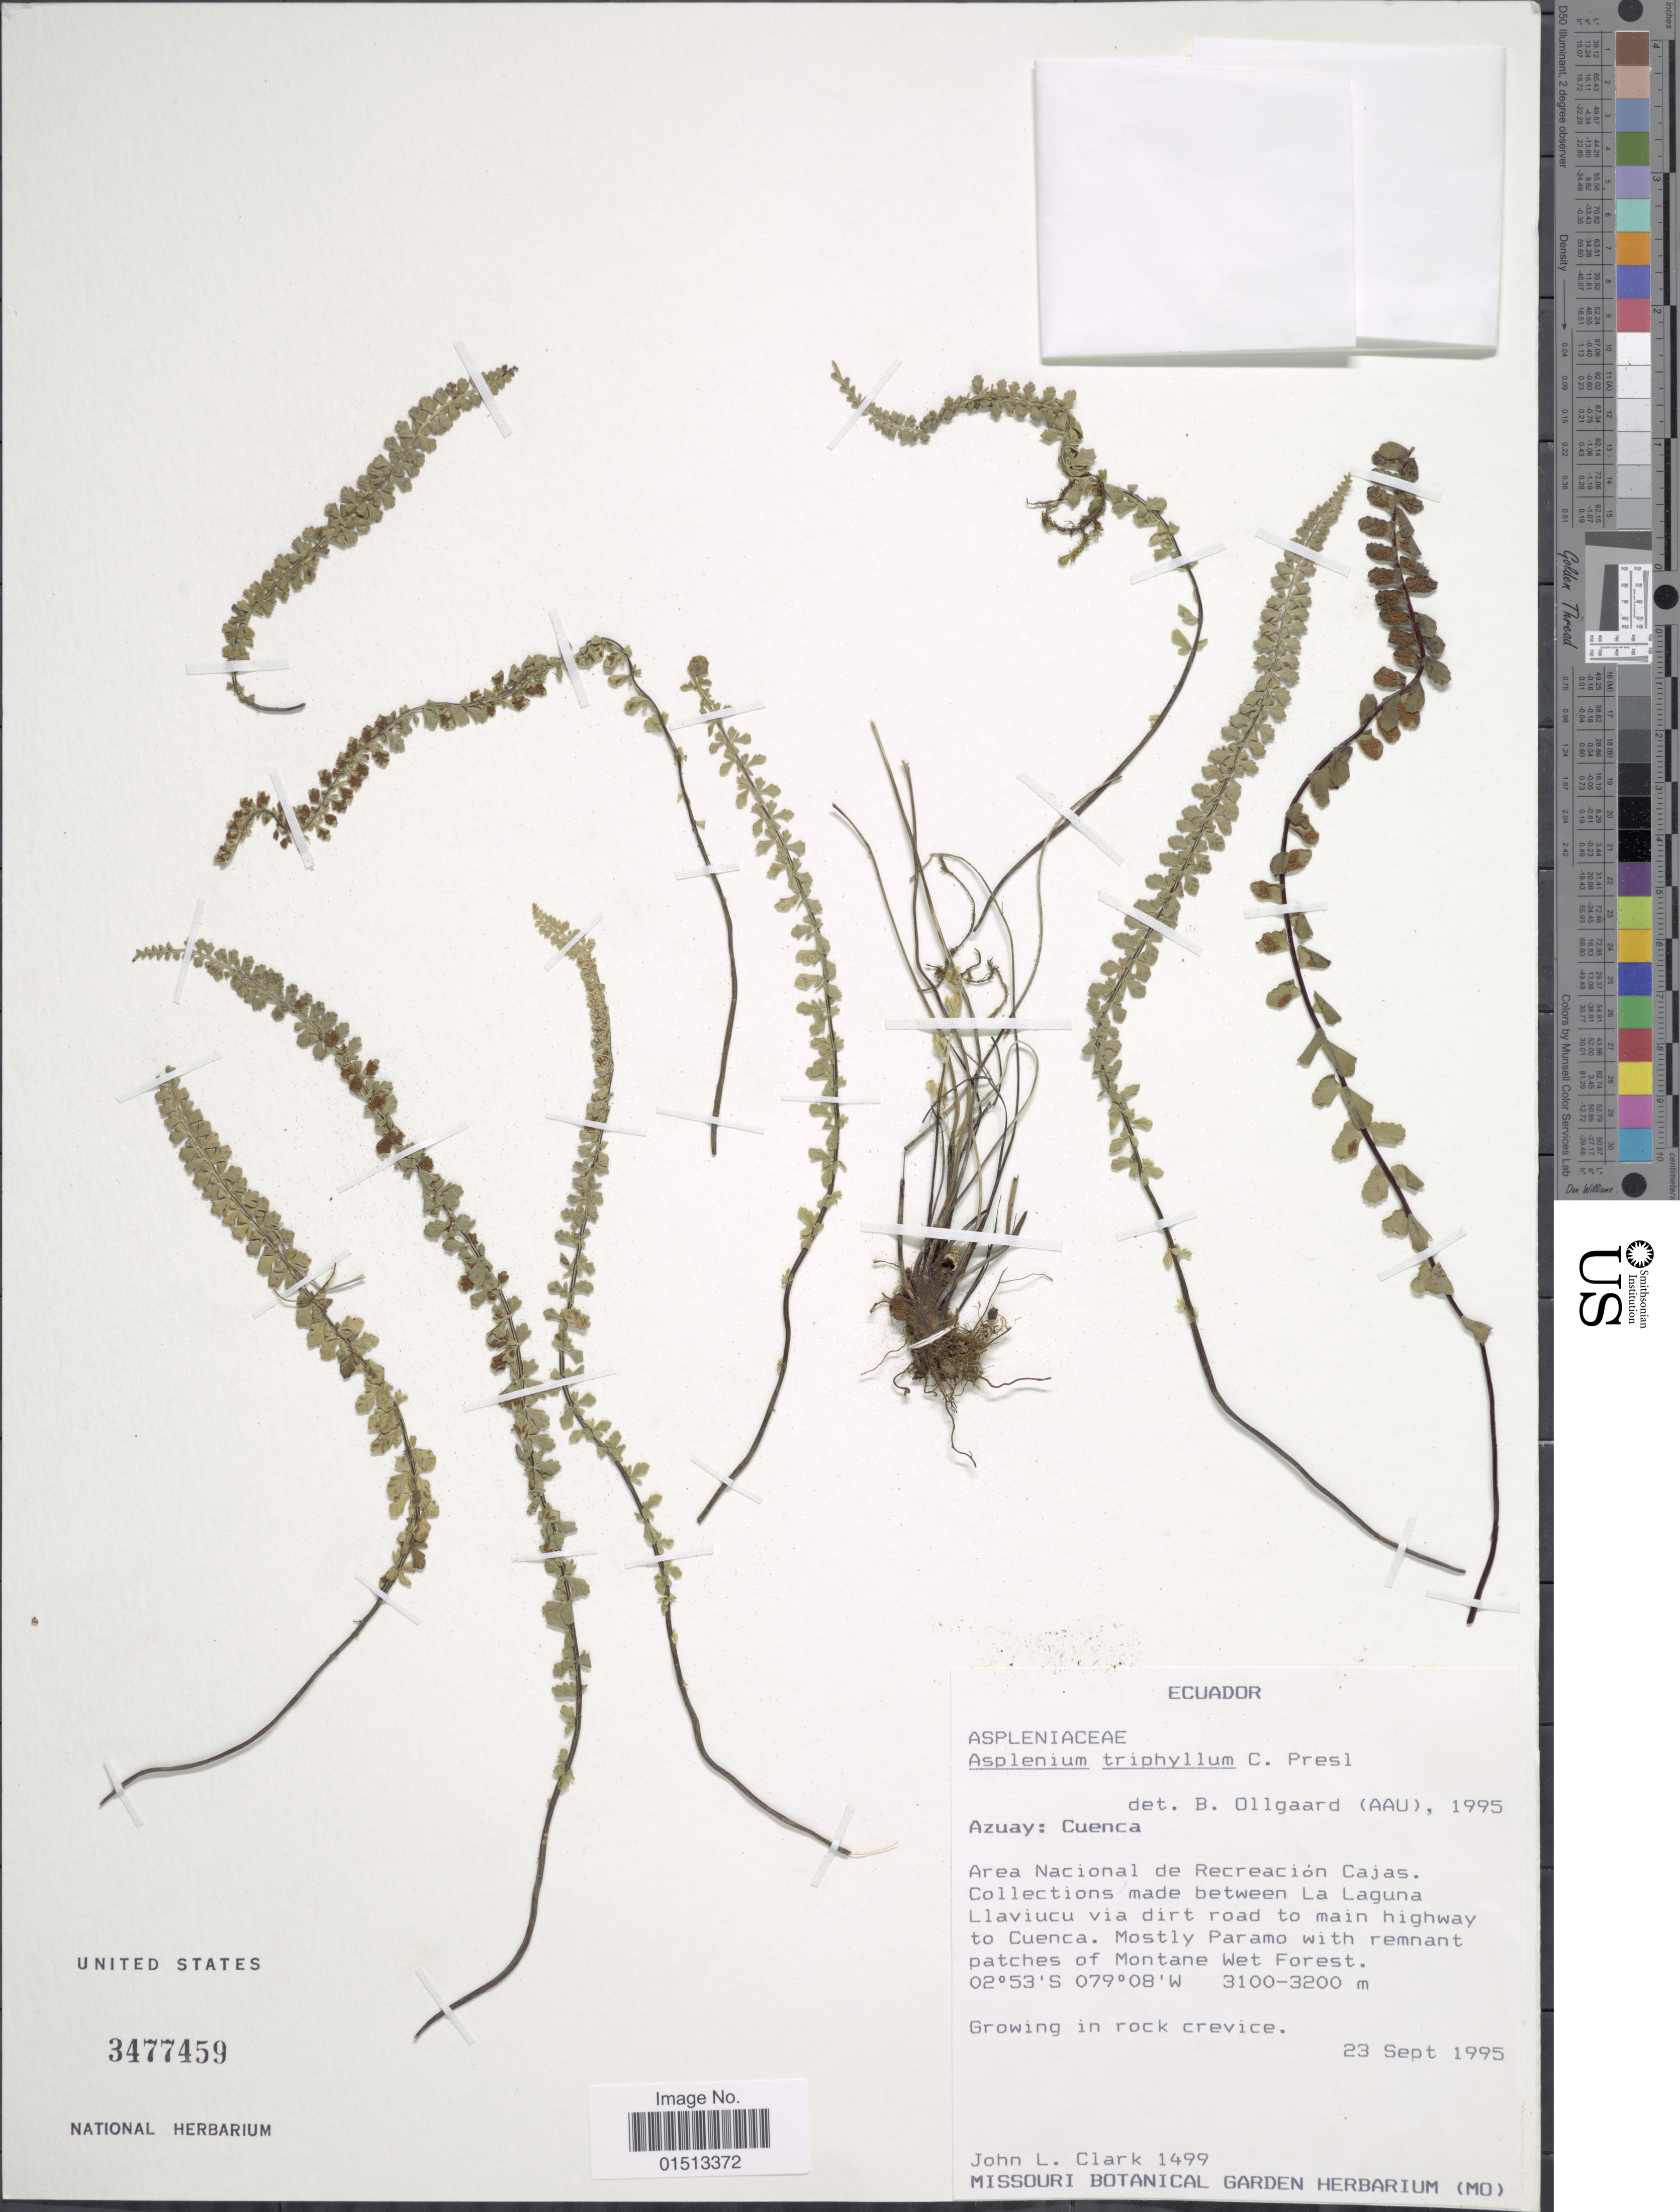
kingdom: Plantae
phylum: Tracheophyta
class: Polypodiopsida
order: Polypodiales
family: Aspleniaceae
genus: Asplenium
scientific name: Asplenium triphyllum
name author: C. Presl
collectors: J. L. Clark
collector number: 1499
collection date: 1995-09-23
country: Ecuador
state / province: Azuay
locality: Cuenca, area Nacional de Recreacion Cajas, between La Laguna Llaviucu via dirt road to main highway to Cuenca.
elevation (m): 3100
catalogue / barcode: US 3477459